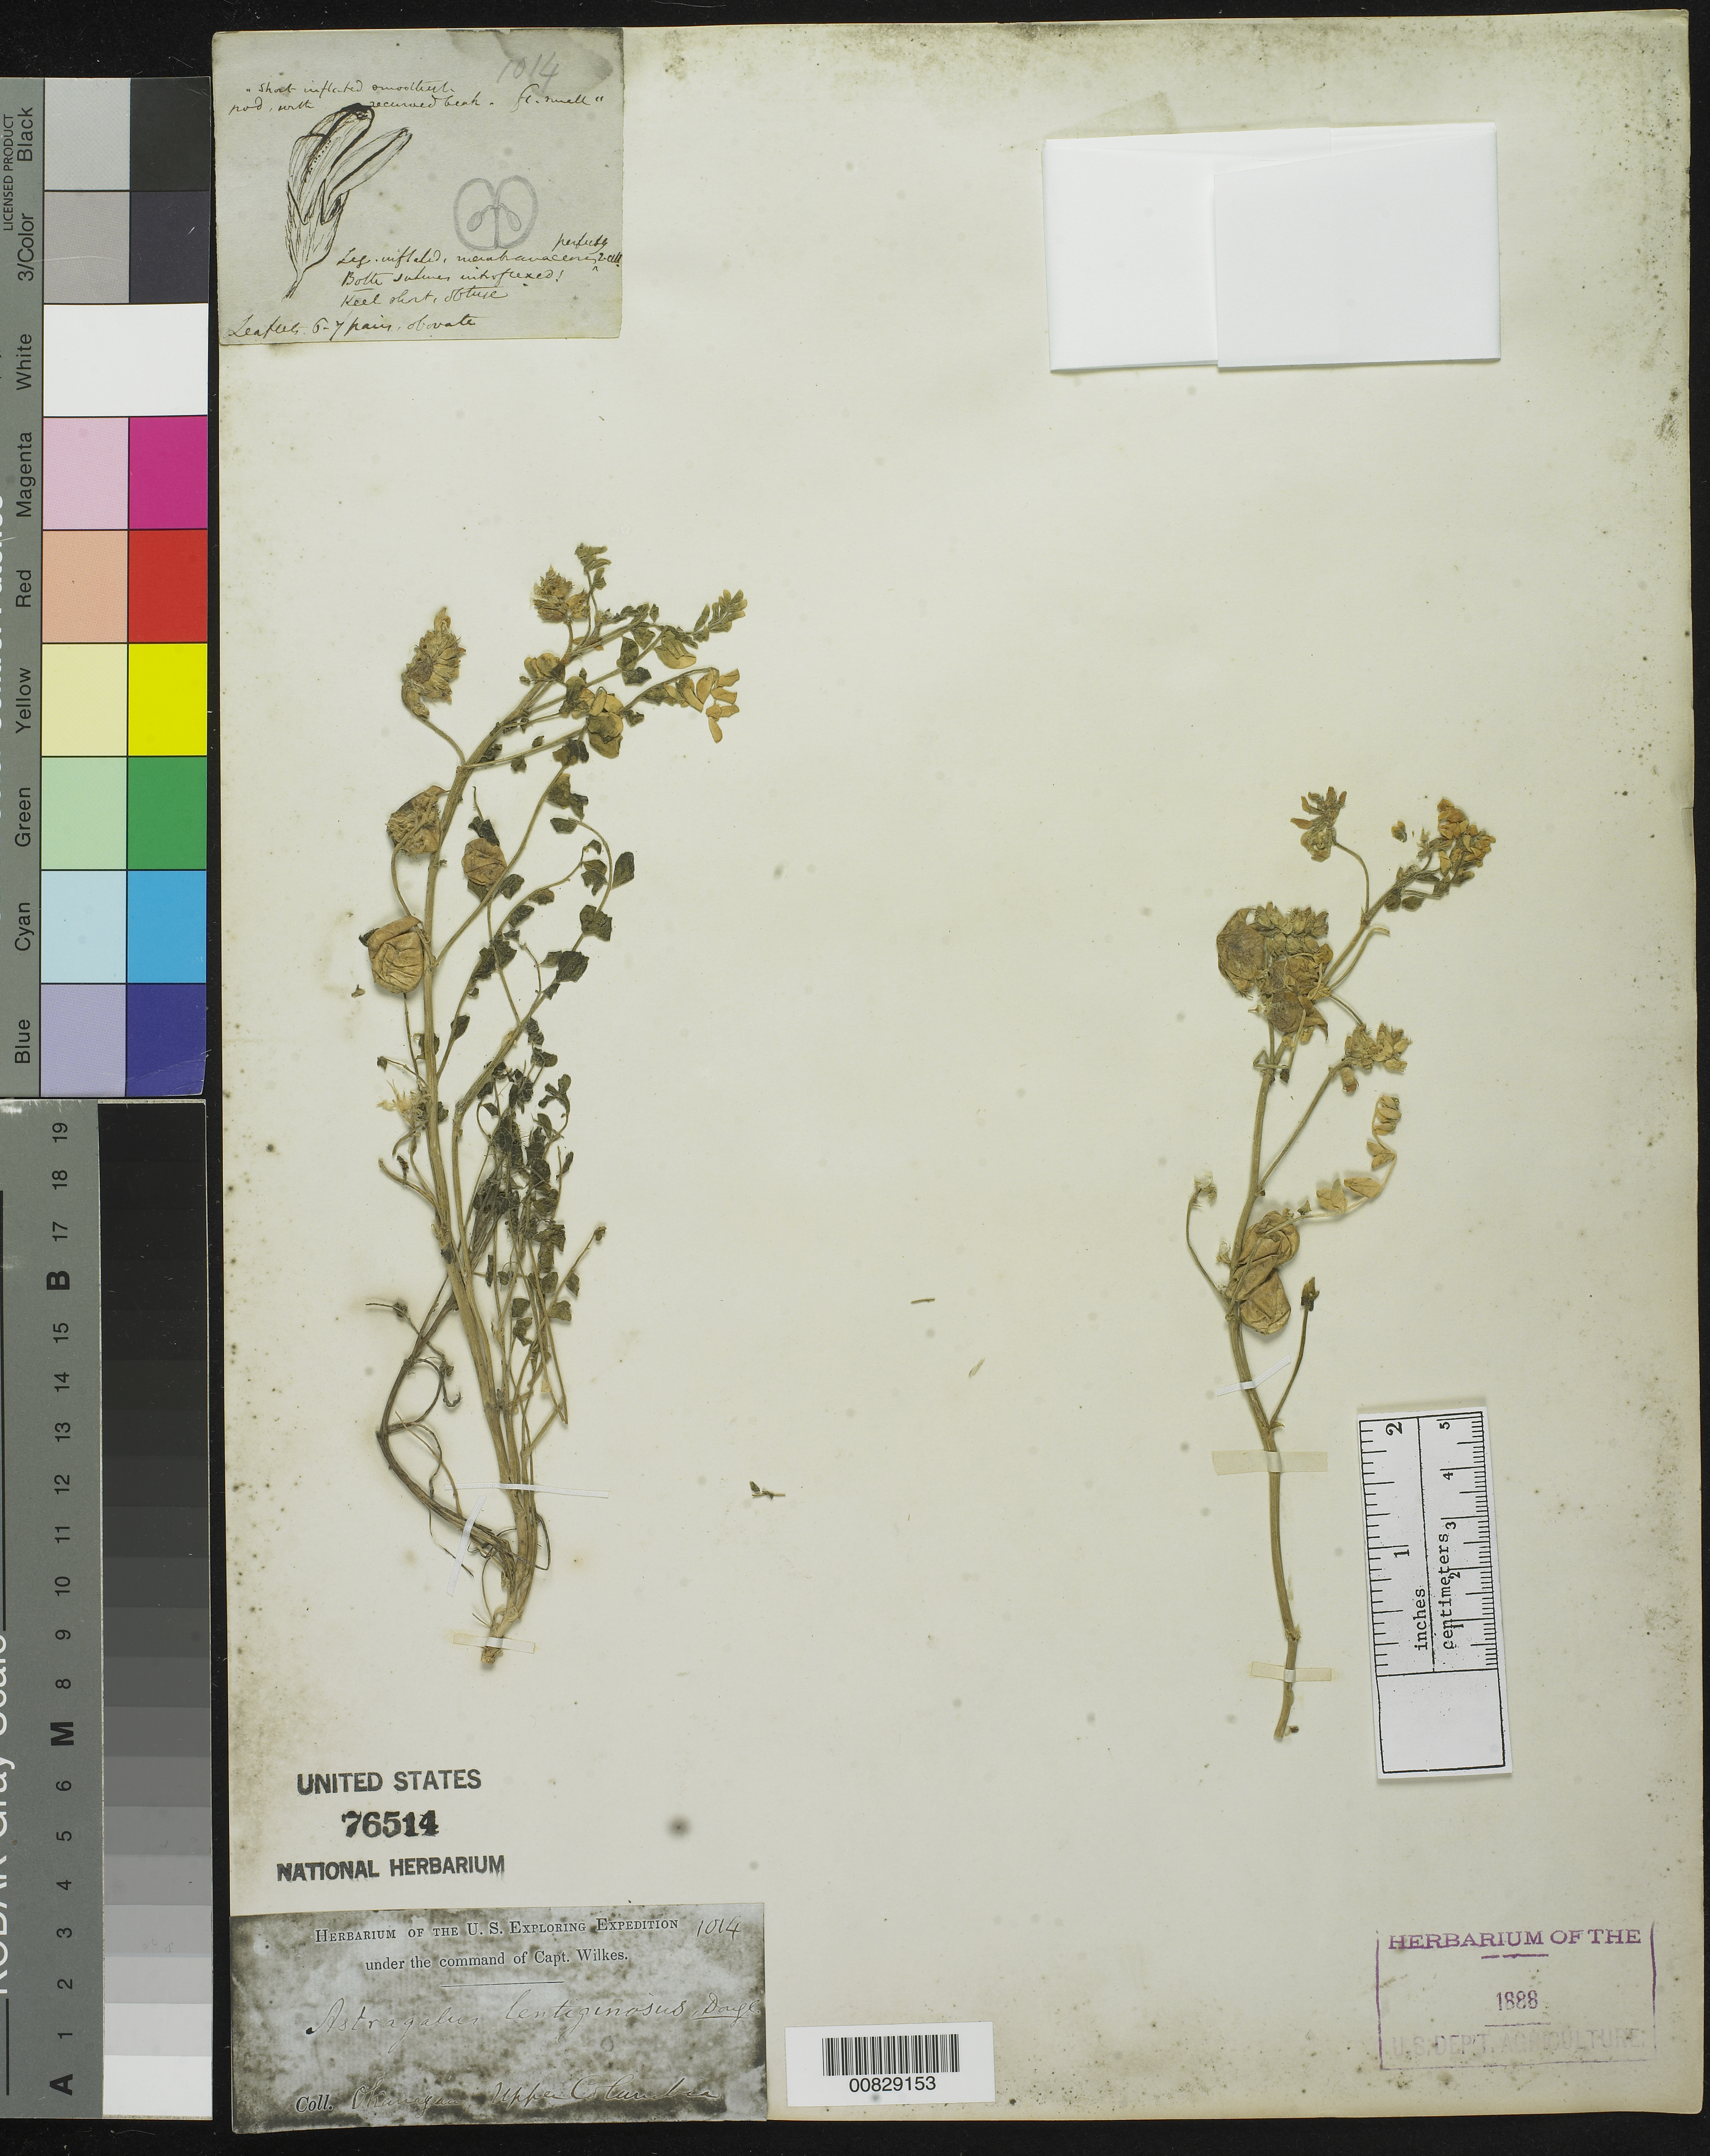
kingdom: Plantae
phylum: Tracheophyta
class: Magnoliopsida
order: Fabales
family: Fabaceae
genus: Astragalus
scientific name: Astragalus lentiginosus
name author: Douglas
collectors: Wilkes Explor. Exped.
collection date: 1838/1842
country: United States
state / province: Washington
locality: Okanagan, Upper Columbia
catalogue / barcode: US 76514